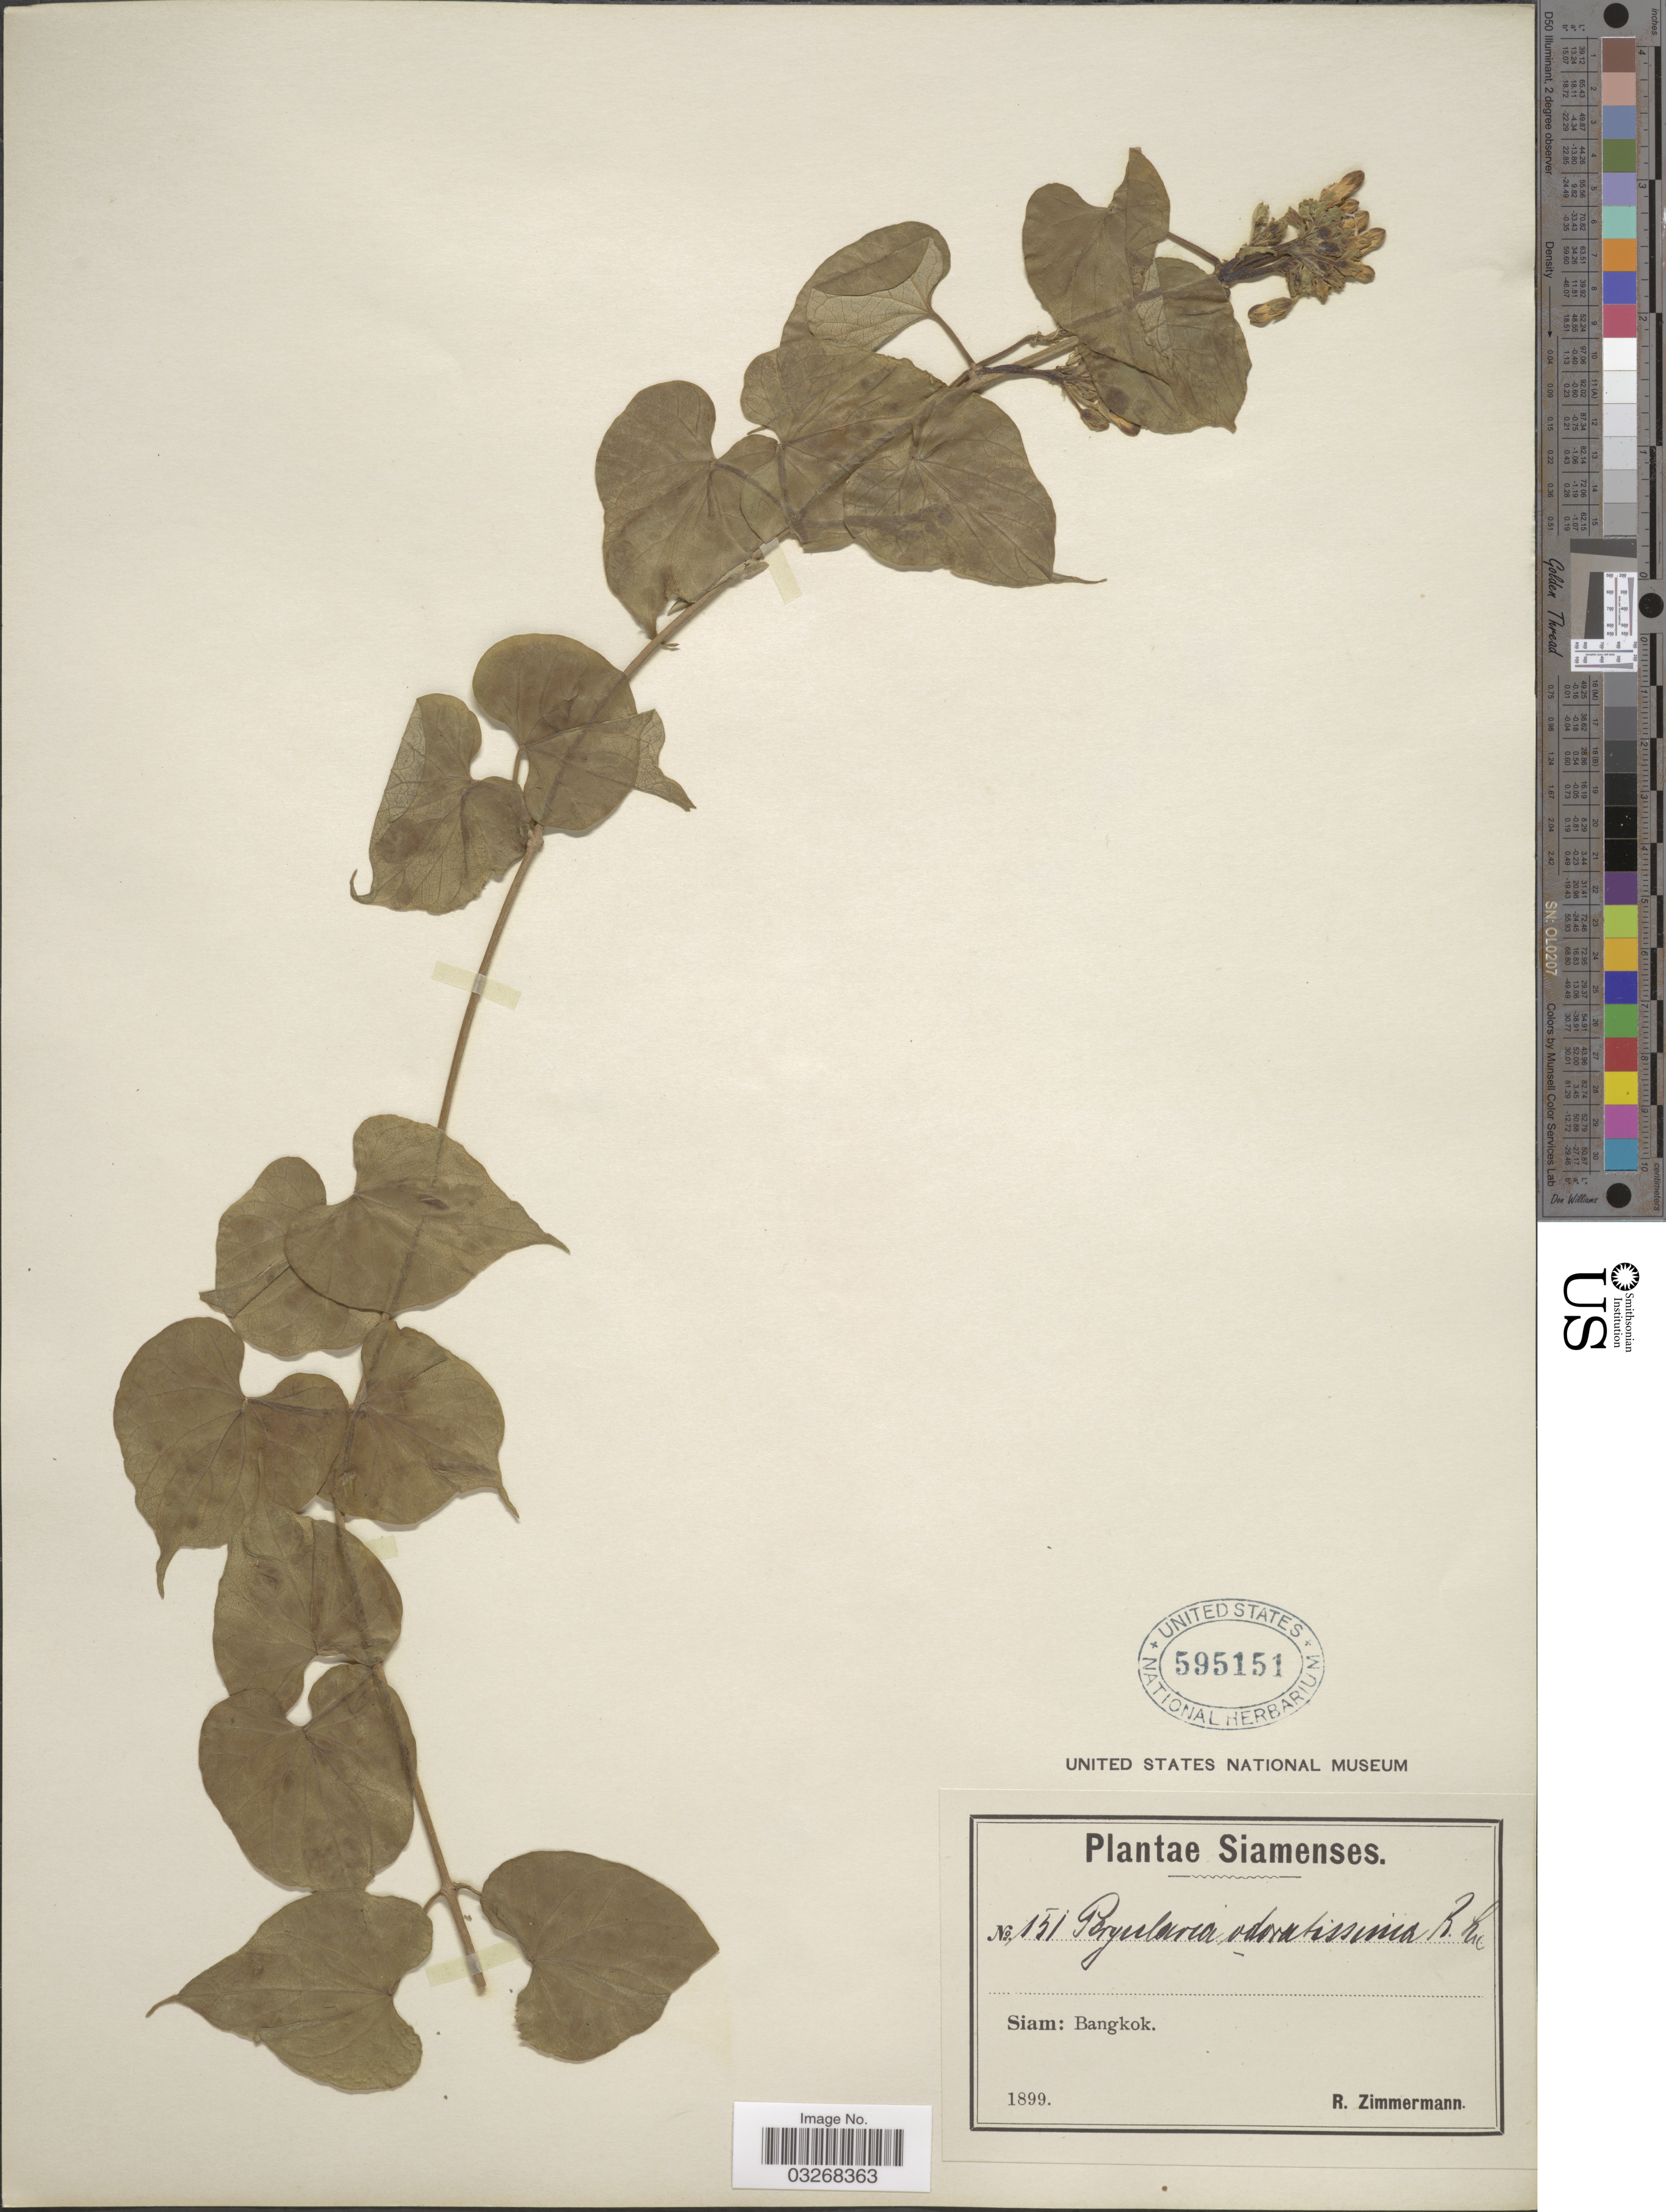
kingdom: Plantae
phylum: Tracheophyta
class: Magnoliopsida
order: Gentianales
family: Apocynaceae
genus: Telosma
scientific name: Telosma cordata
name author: (Burm. f.) Merr.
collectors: R. Zimmermann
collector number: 151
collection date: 1899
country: Thailand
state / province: Bangkok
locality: Siam.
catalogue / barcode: US 595151